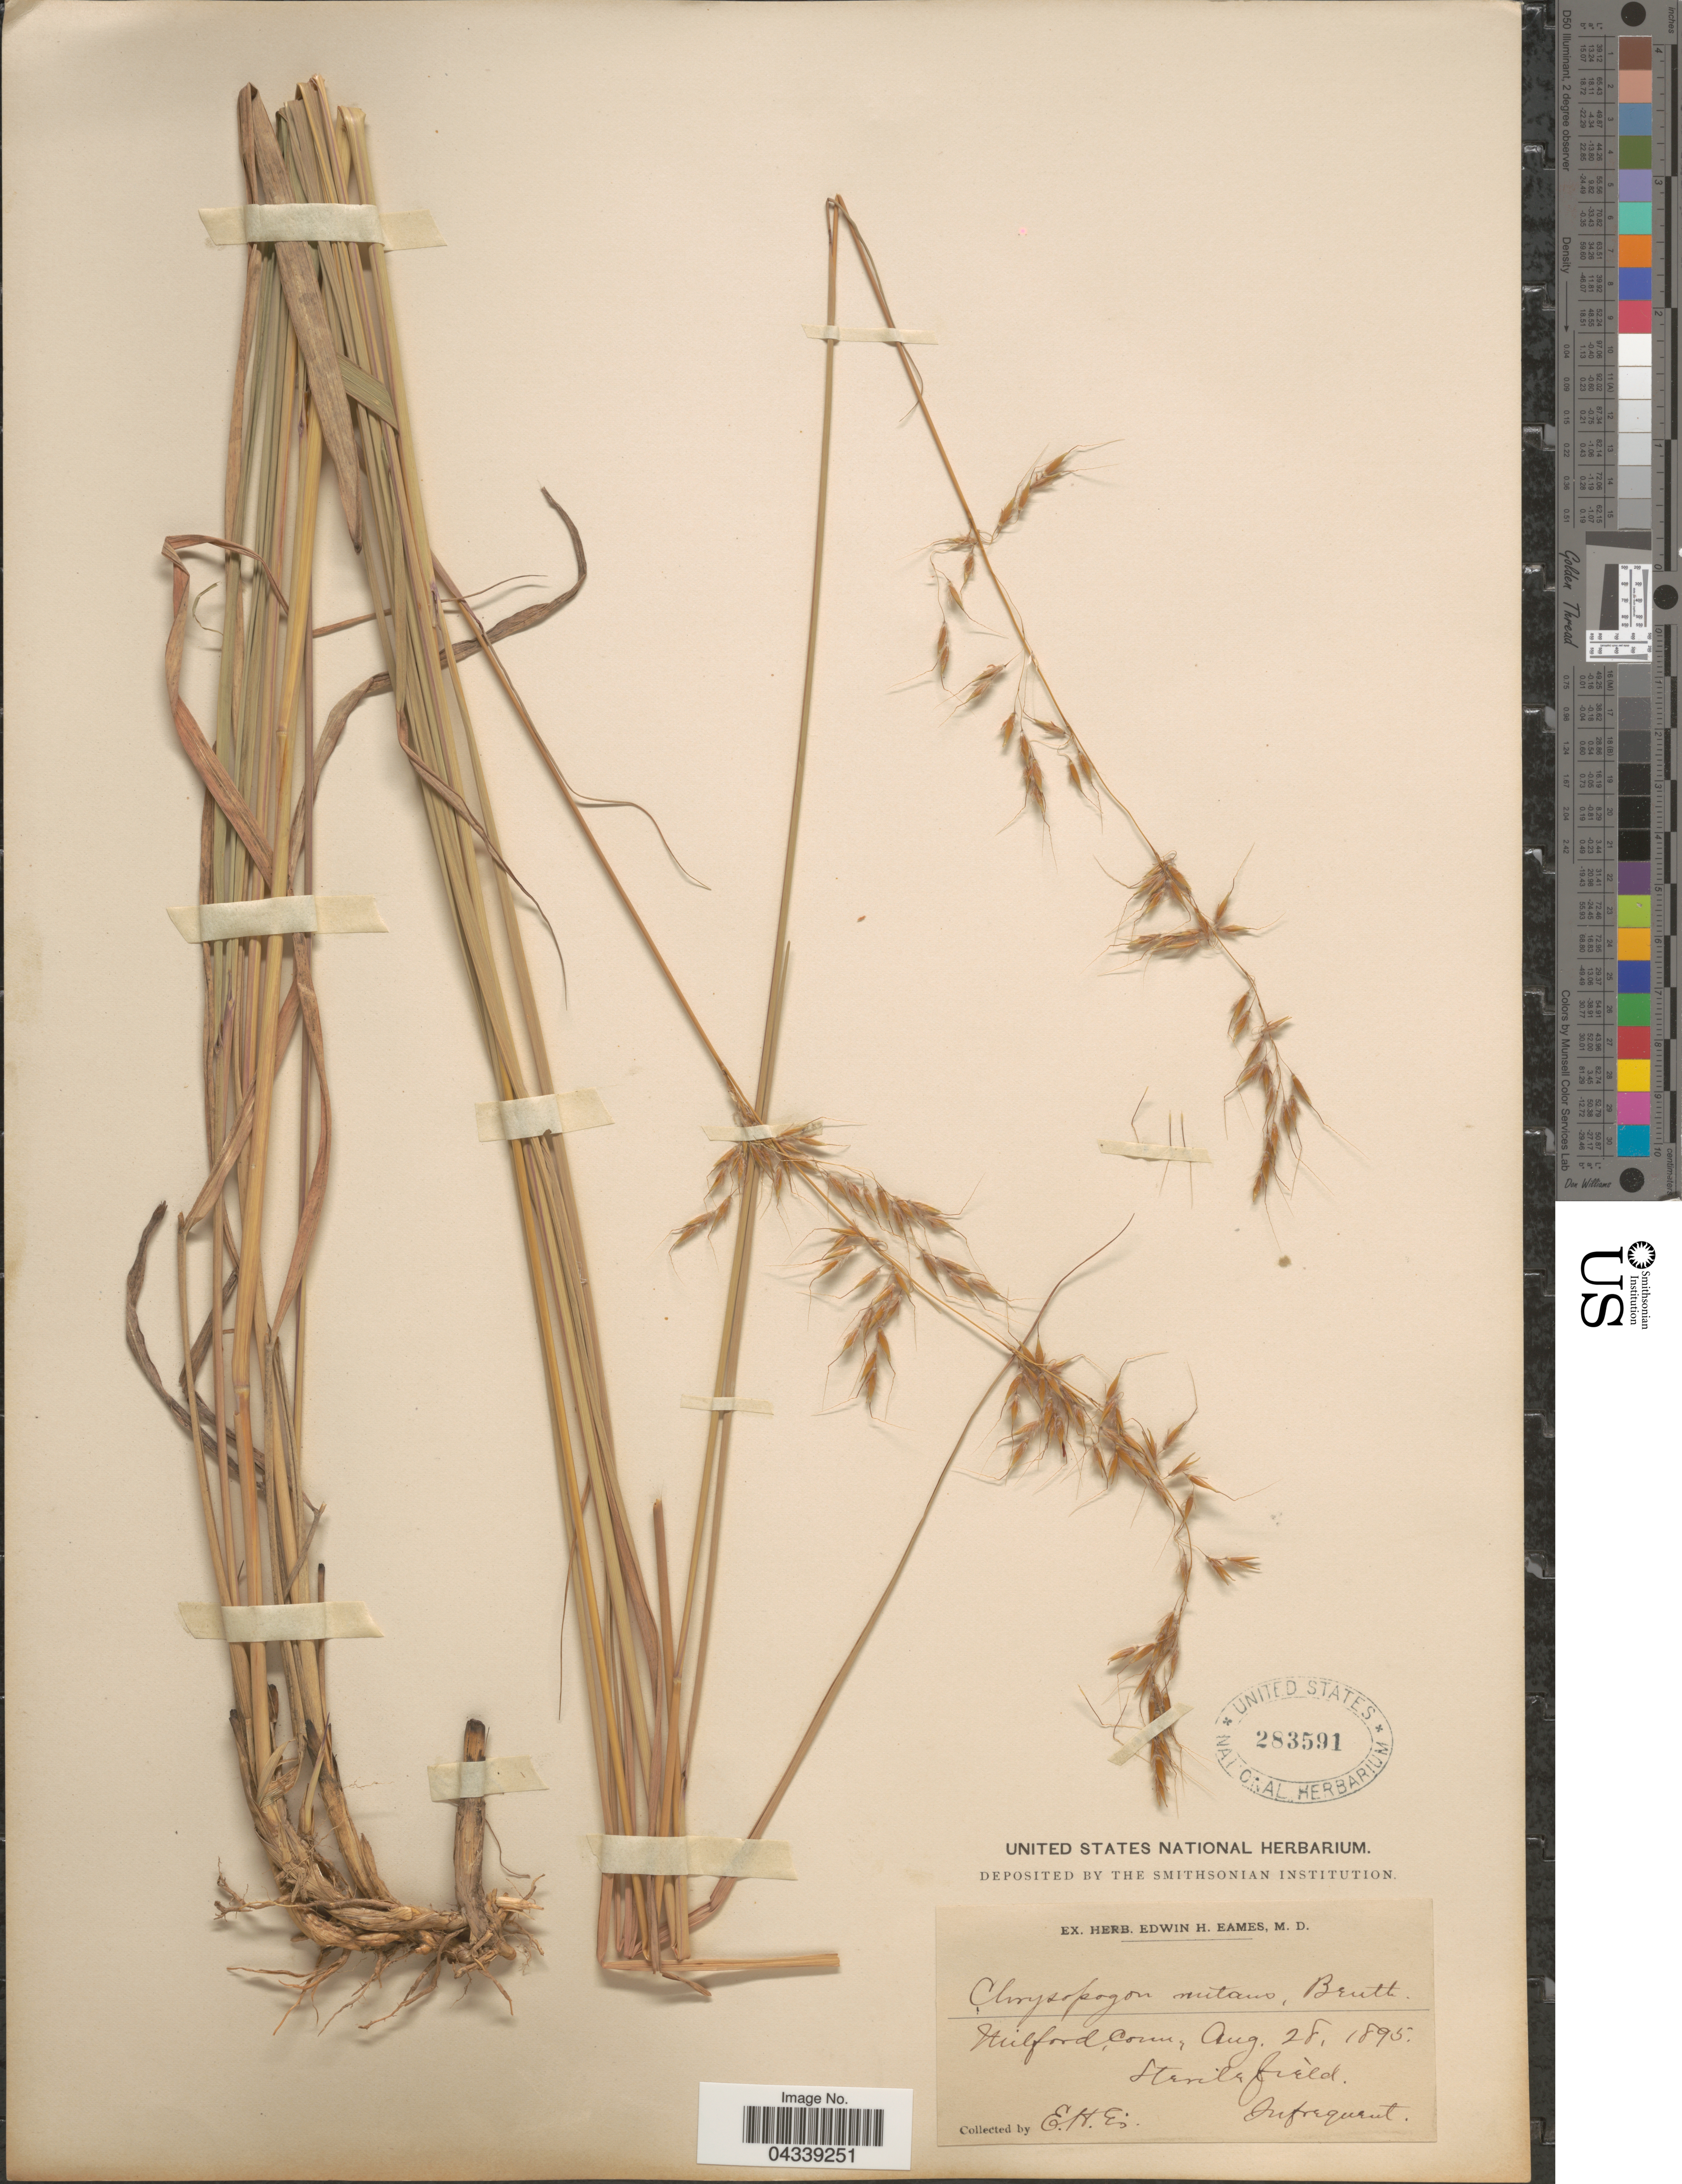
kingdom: Plantae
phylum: Tracheophyta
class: Liliopsida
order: Poales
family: Poaceae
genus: Sorghastrum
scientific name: Sorghastrum nutans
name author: (L.) Nash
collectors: E. H. Eames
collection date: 1895-08-28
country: United States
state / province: Connecticut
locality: Milford. Sterile field.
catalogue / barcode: US 283591